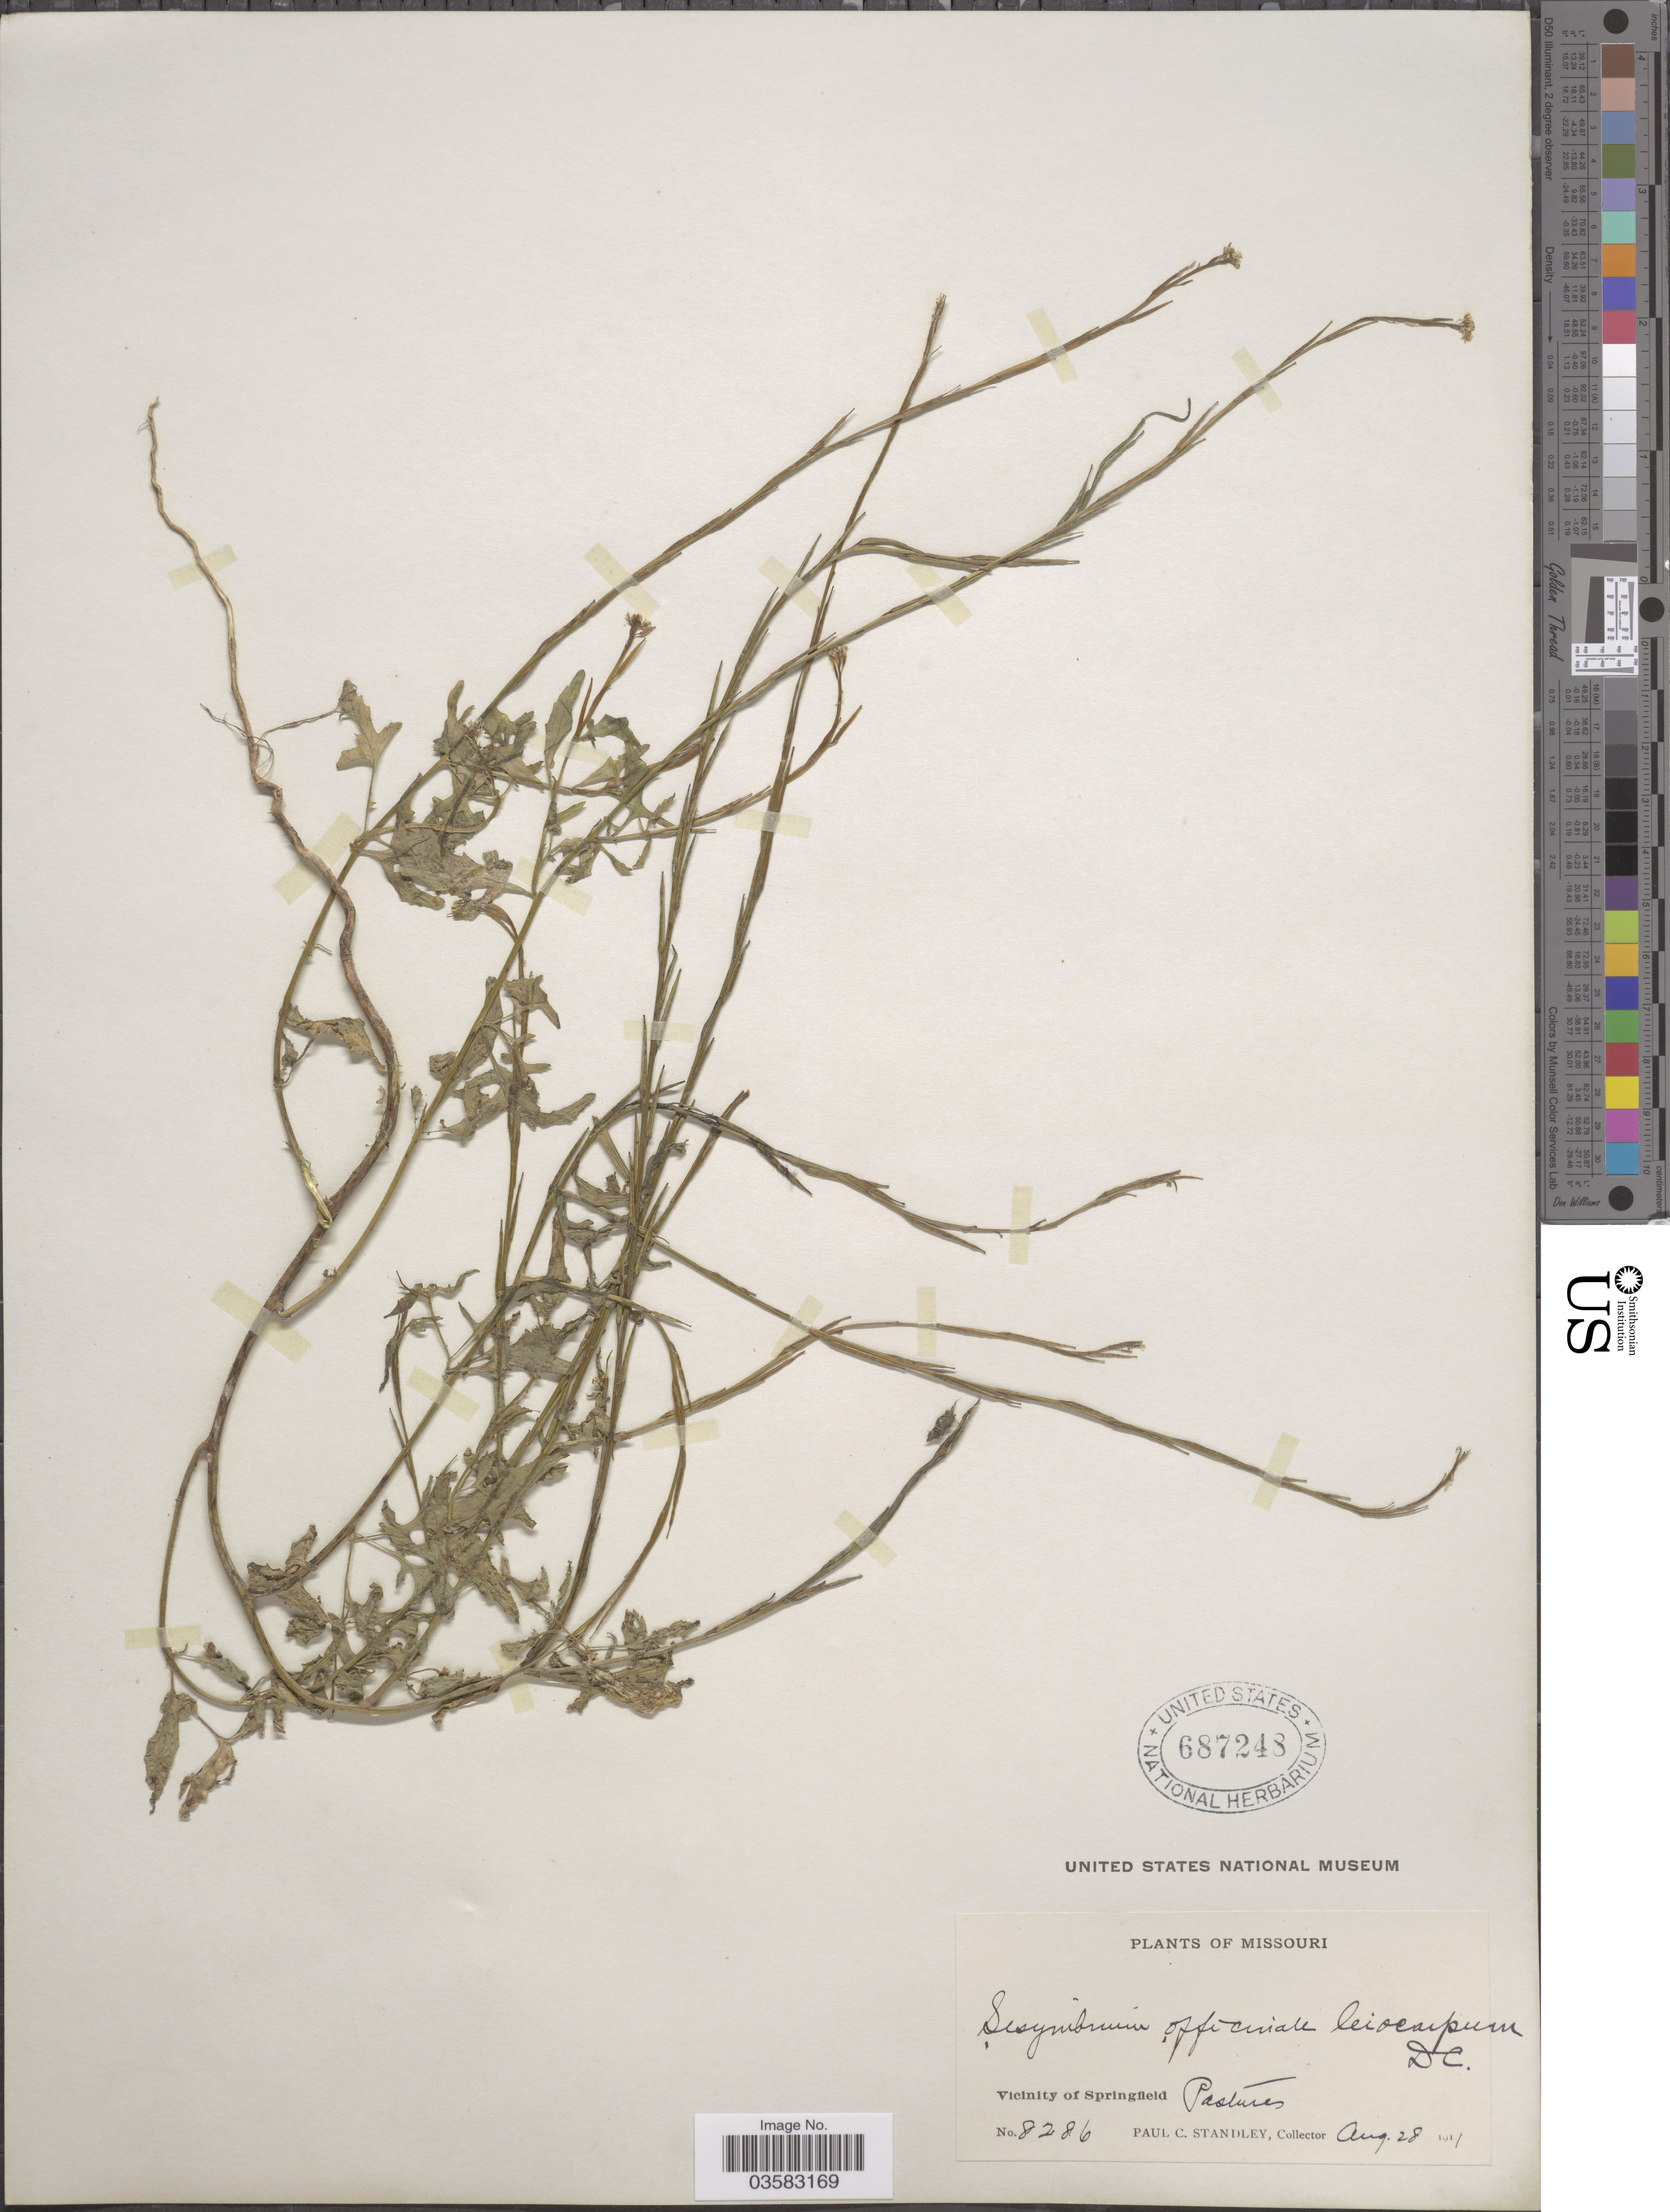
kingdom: Plantae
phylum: Tracheophyta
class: Magnoliopsida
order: Brassicales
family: Brassicaceae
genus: Sisymbrium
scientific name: Sisymbrium officinale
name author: (L.) Scop.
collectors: P. C. Standley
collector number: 8286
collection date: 1911-08-28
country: United States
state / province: Missouri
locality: Vicinity of Springfield. Pastures.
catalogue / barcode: US 687248